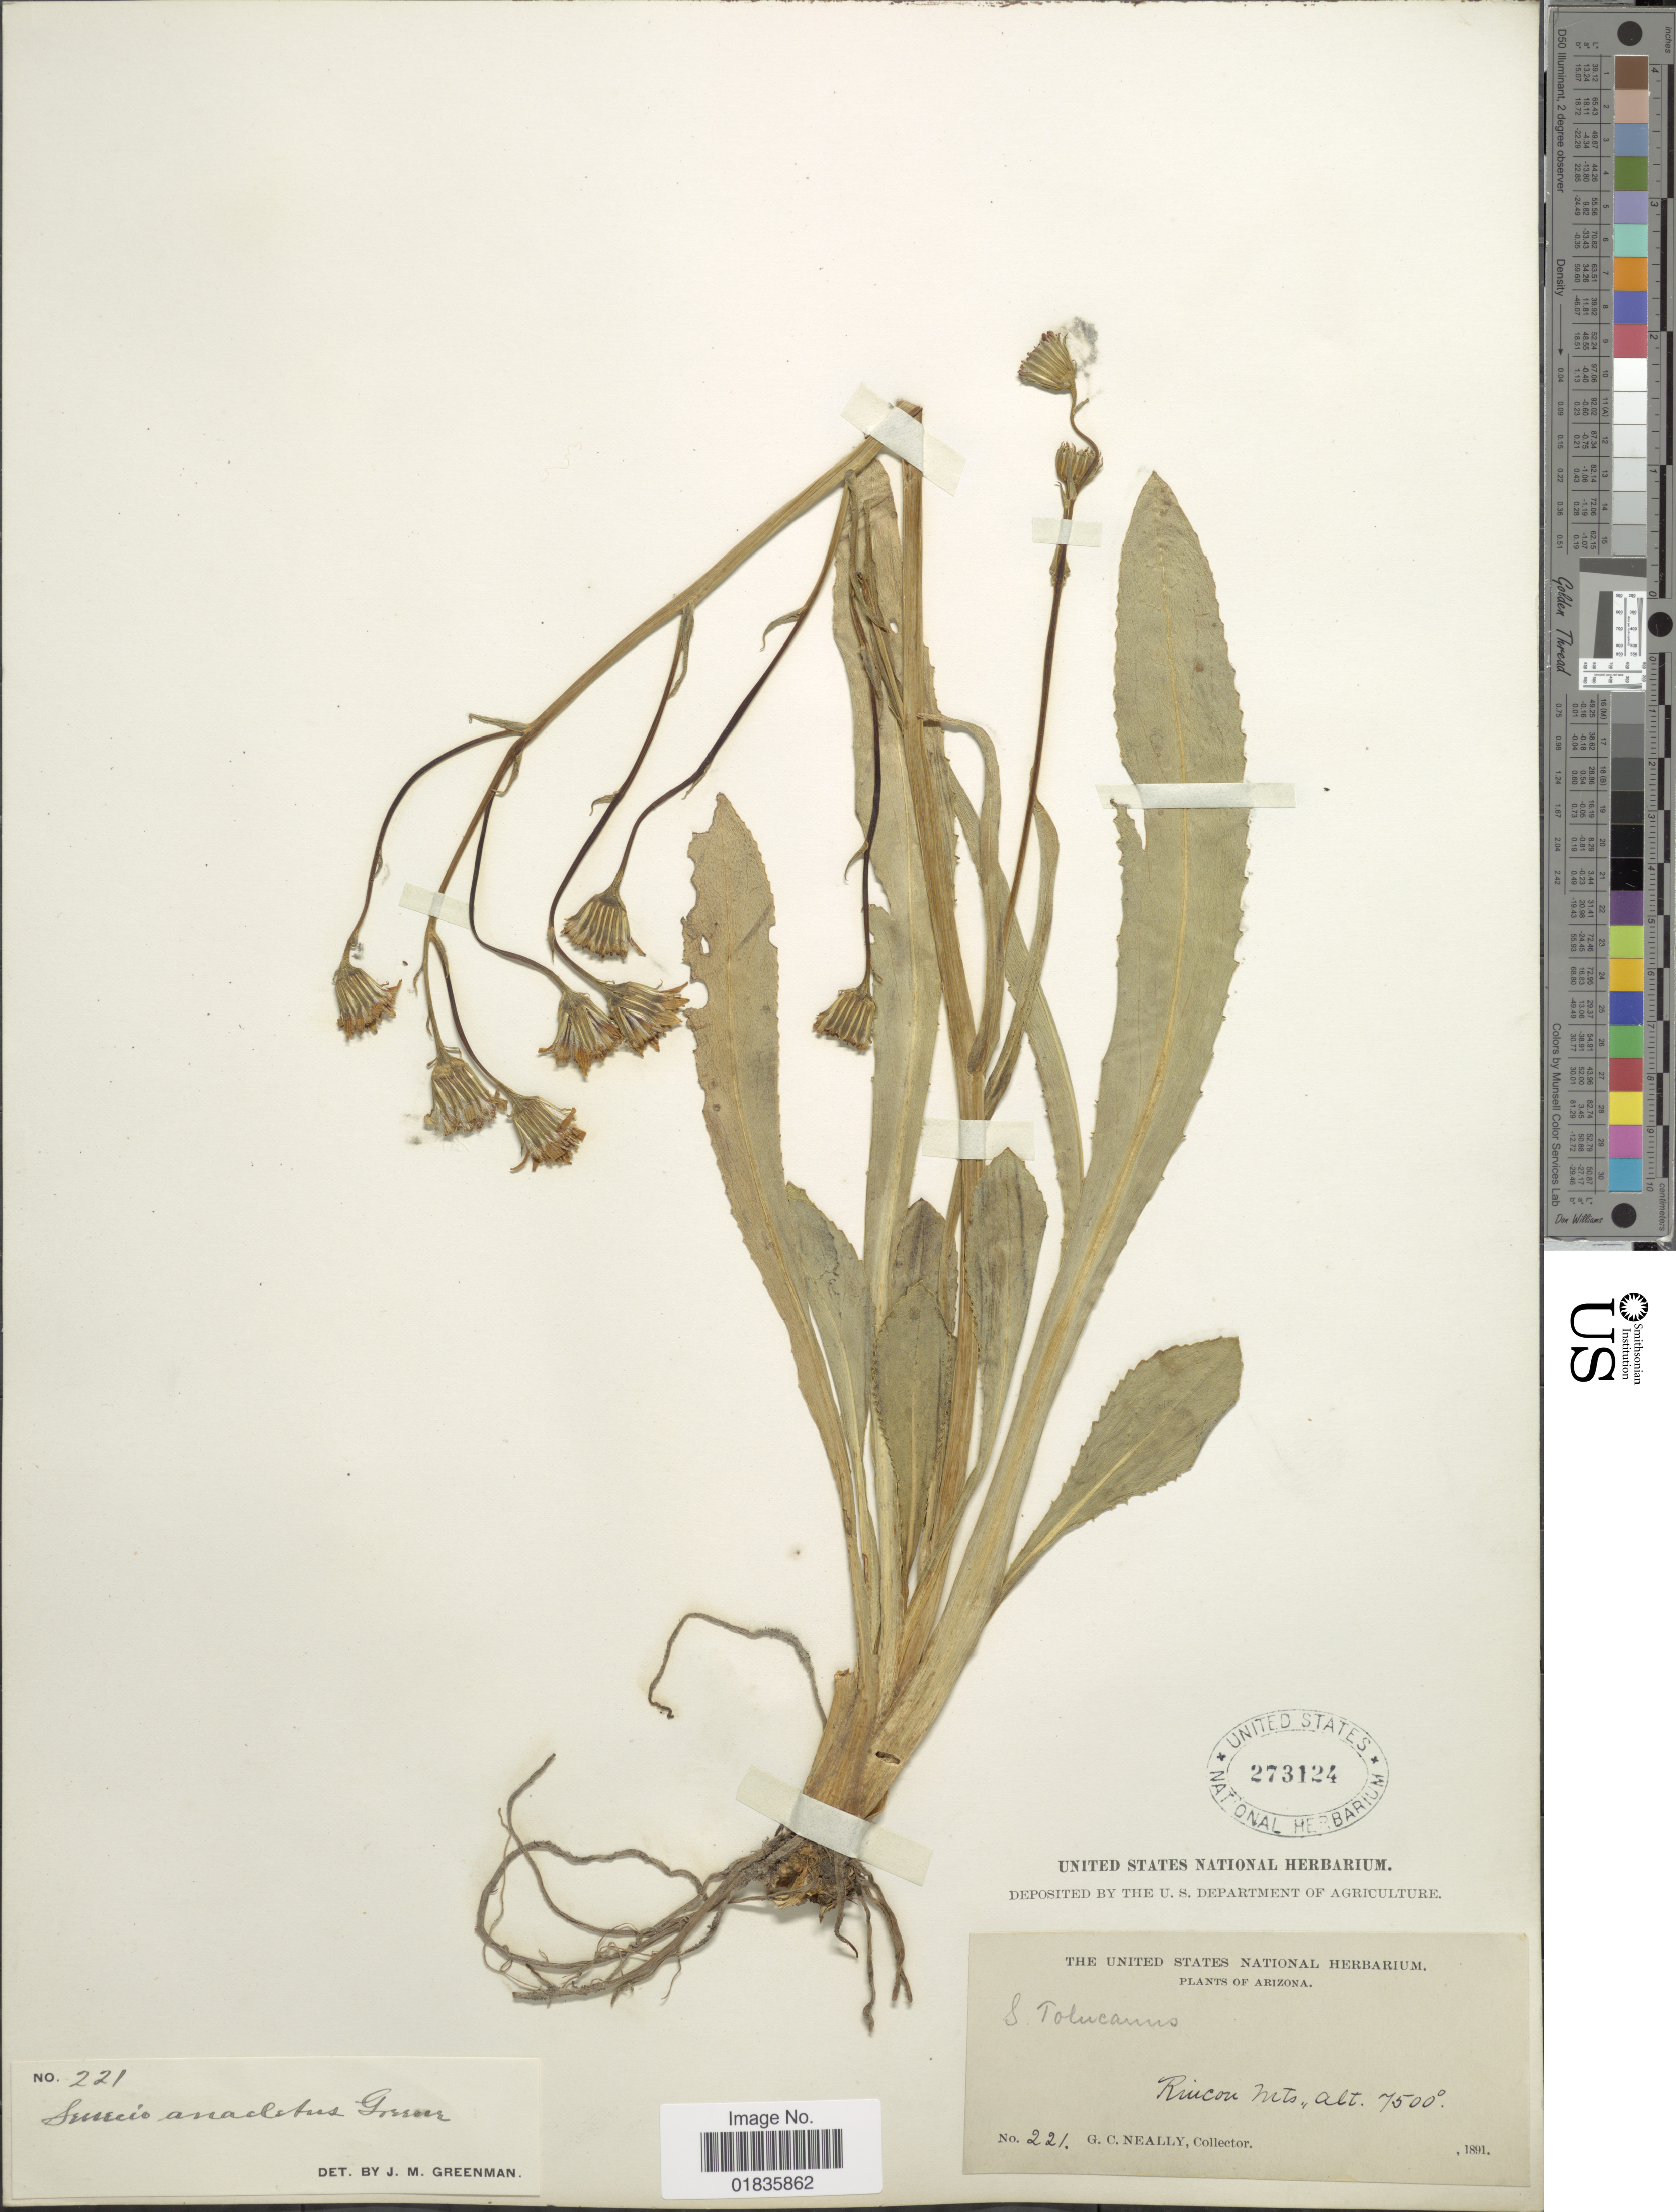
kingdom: Plantae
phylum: Tracheophyta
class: Magnoliopsida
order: Asterales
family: Asteraceae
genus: Senecio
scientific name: Senecio wootonii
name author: Greene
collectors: G. C. Nealley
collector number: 21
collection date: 1891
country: United States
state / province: Arizona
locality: Rincon Mts.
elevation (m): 2286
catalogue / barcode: US 273124